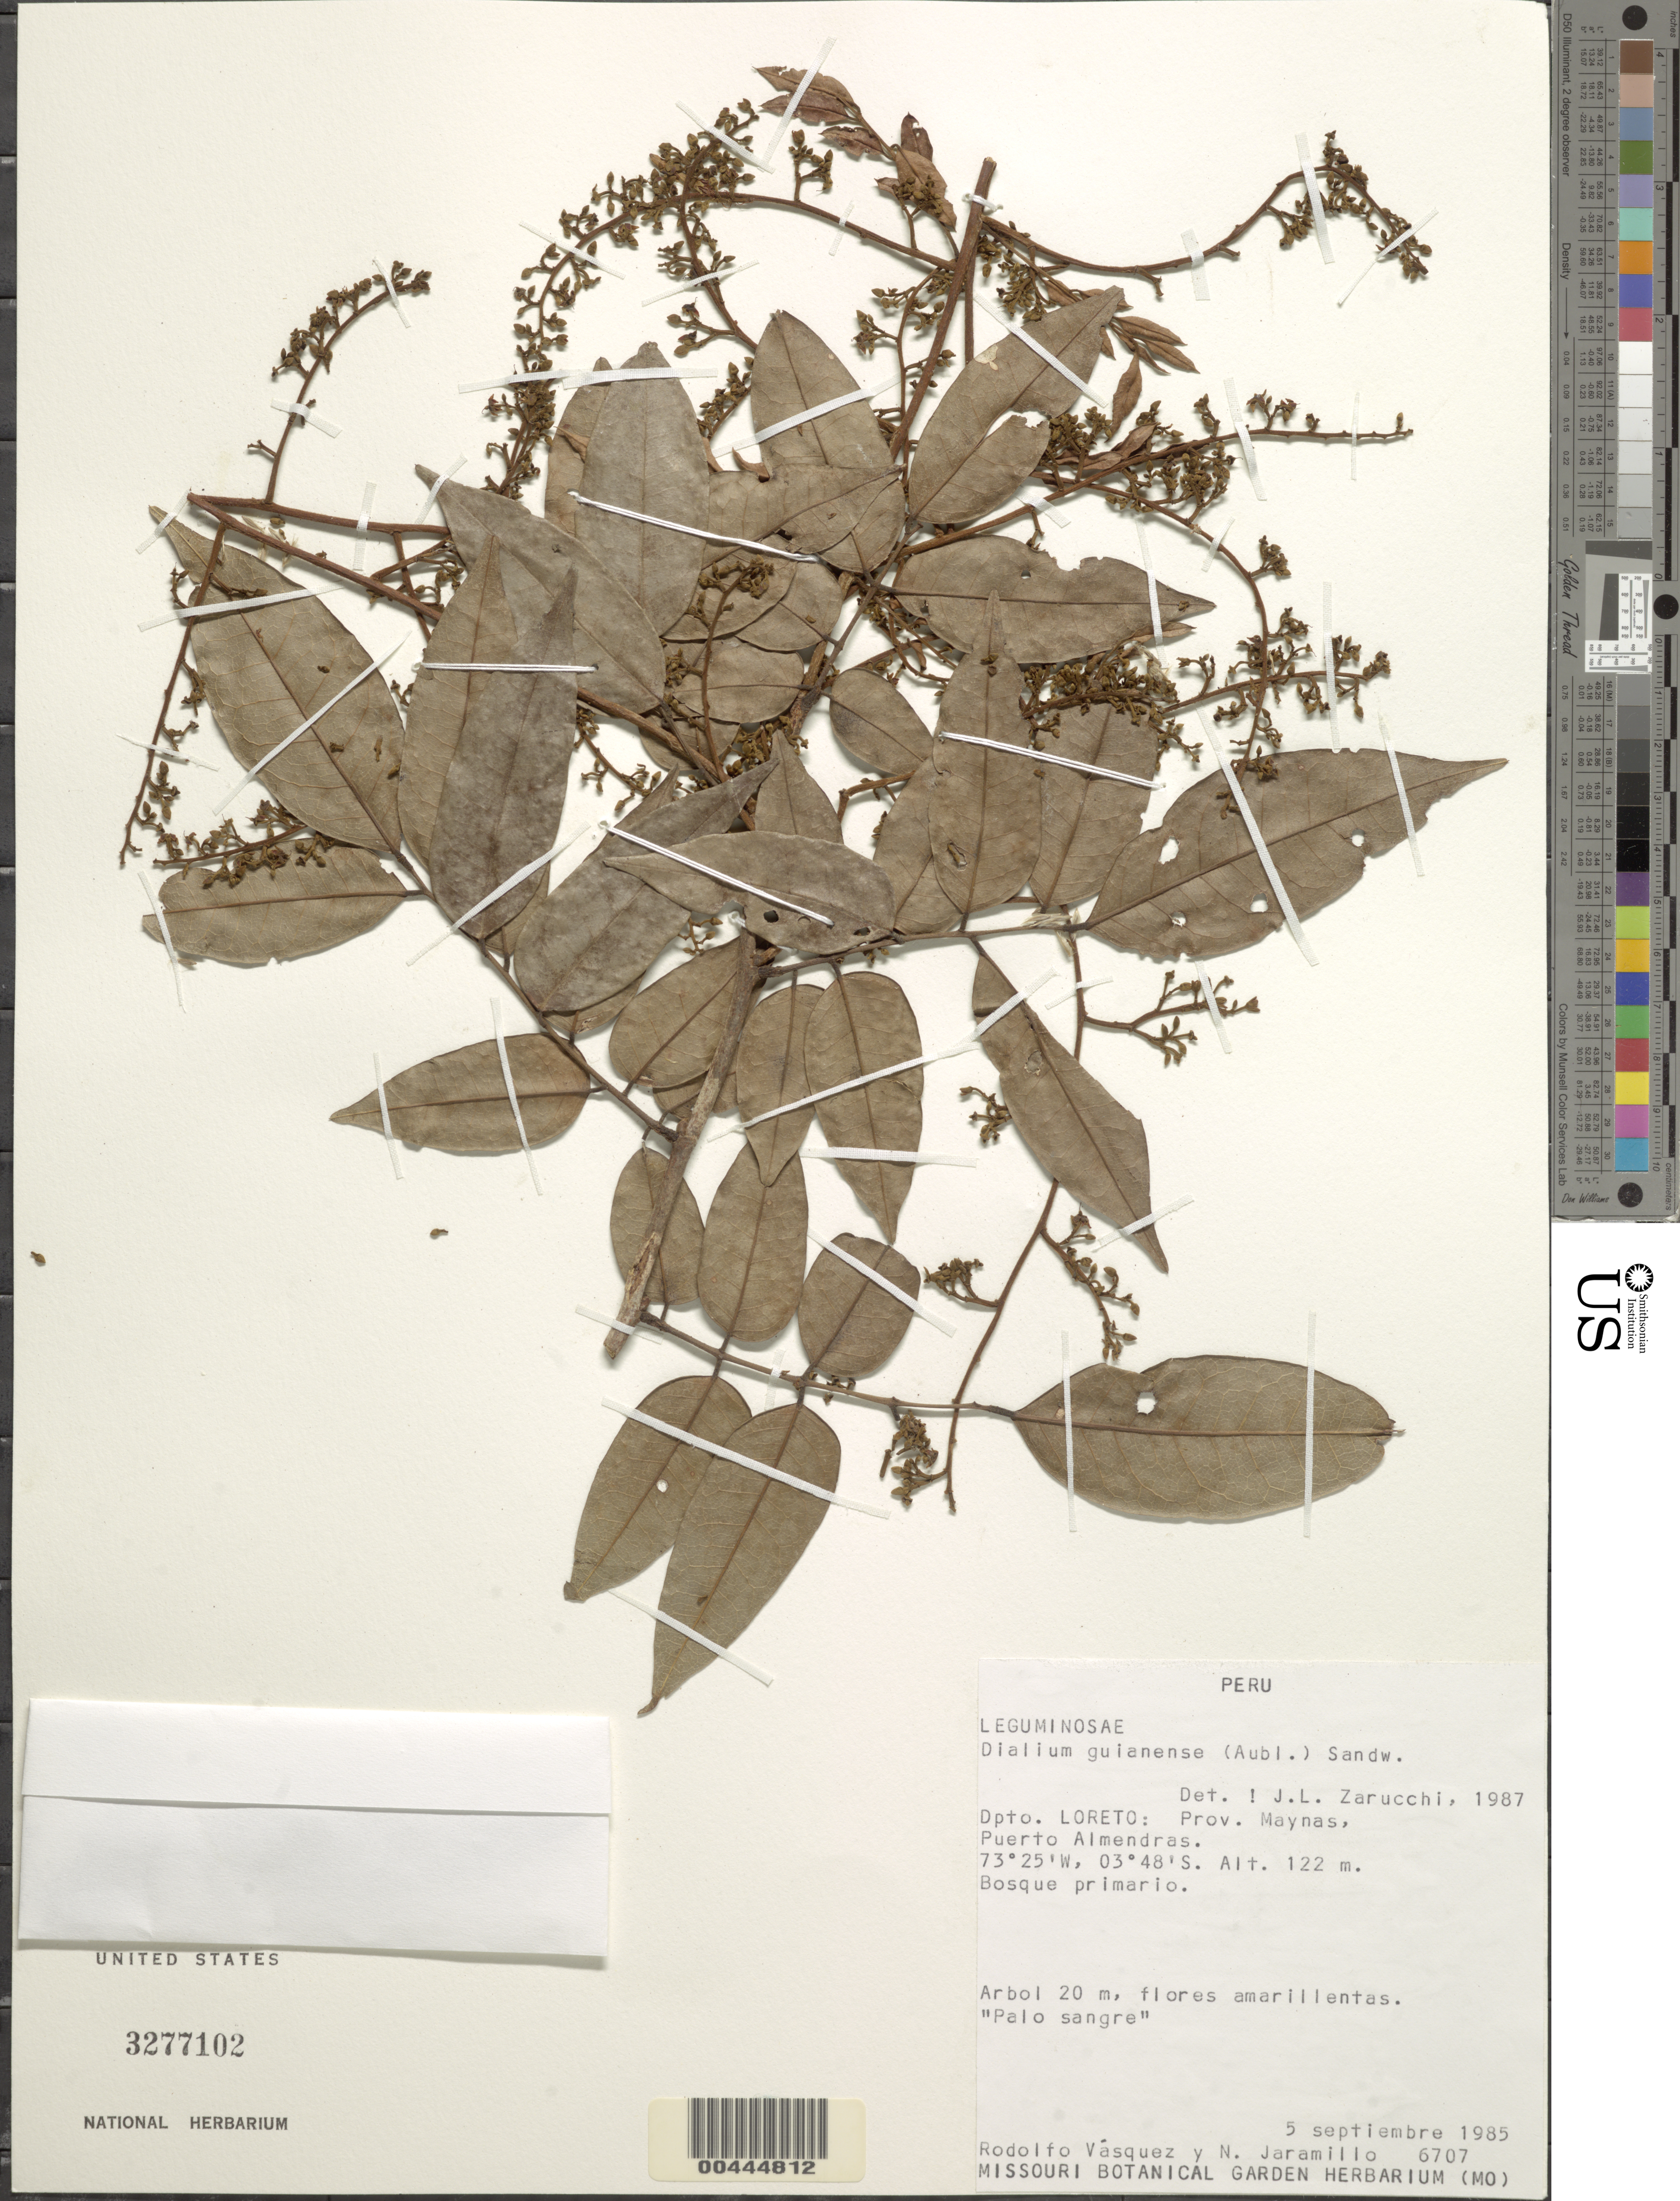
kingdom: Plantae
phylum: Tracheophyta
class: Magnoliopsida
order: Fabales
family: Fabaceae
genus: Dialium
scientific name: Dialium guianense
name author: (Aubl.) Sandwith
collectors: R. Vasquez & N. Jaramillo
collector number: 6707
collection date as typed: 05 Sep 1985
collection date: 1985-09-05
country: Peru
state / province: Loreto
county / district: Maynas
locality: Puerto almendras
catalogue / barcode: US 3277102